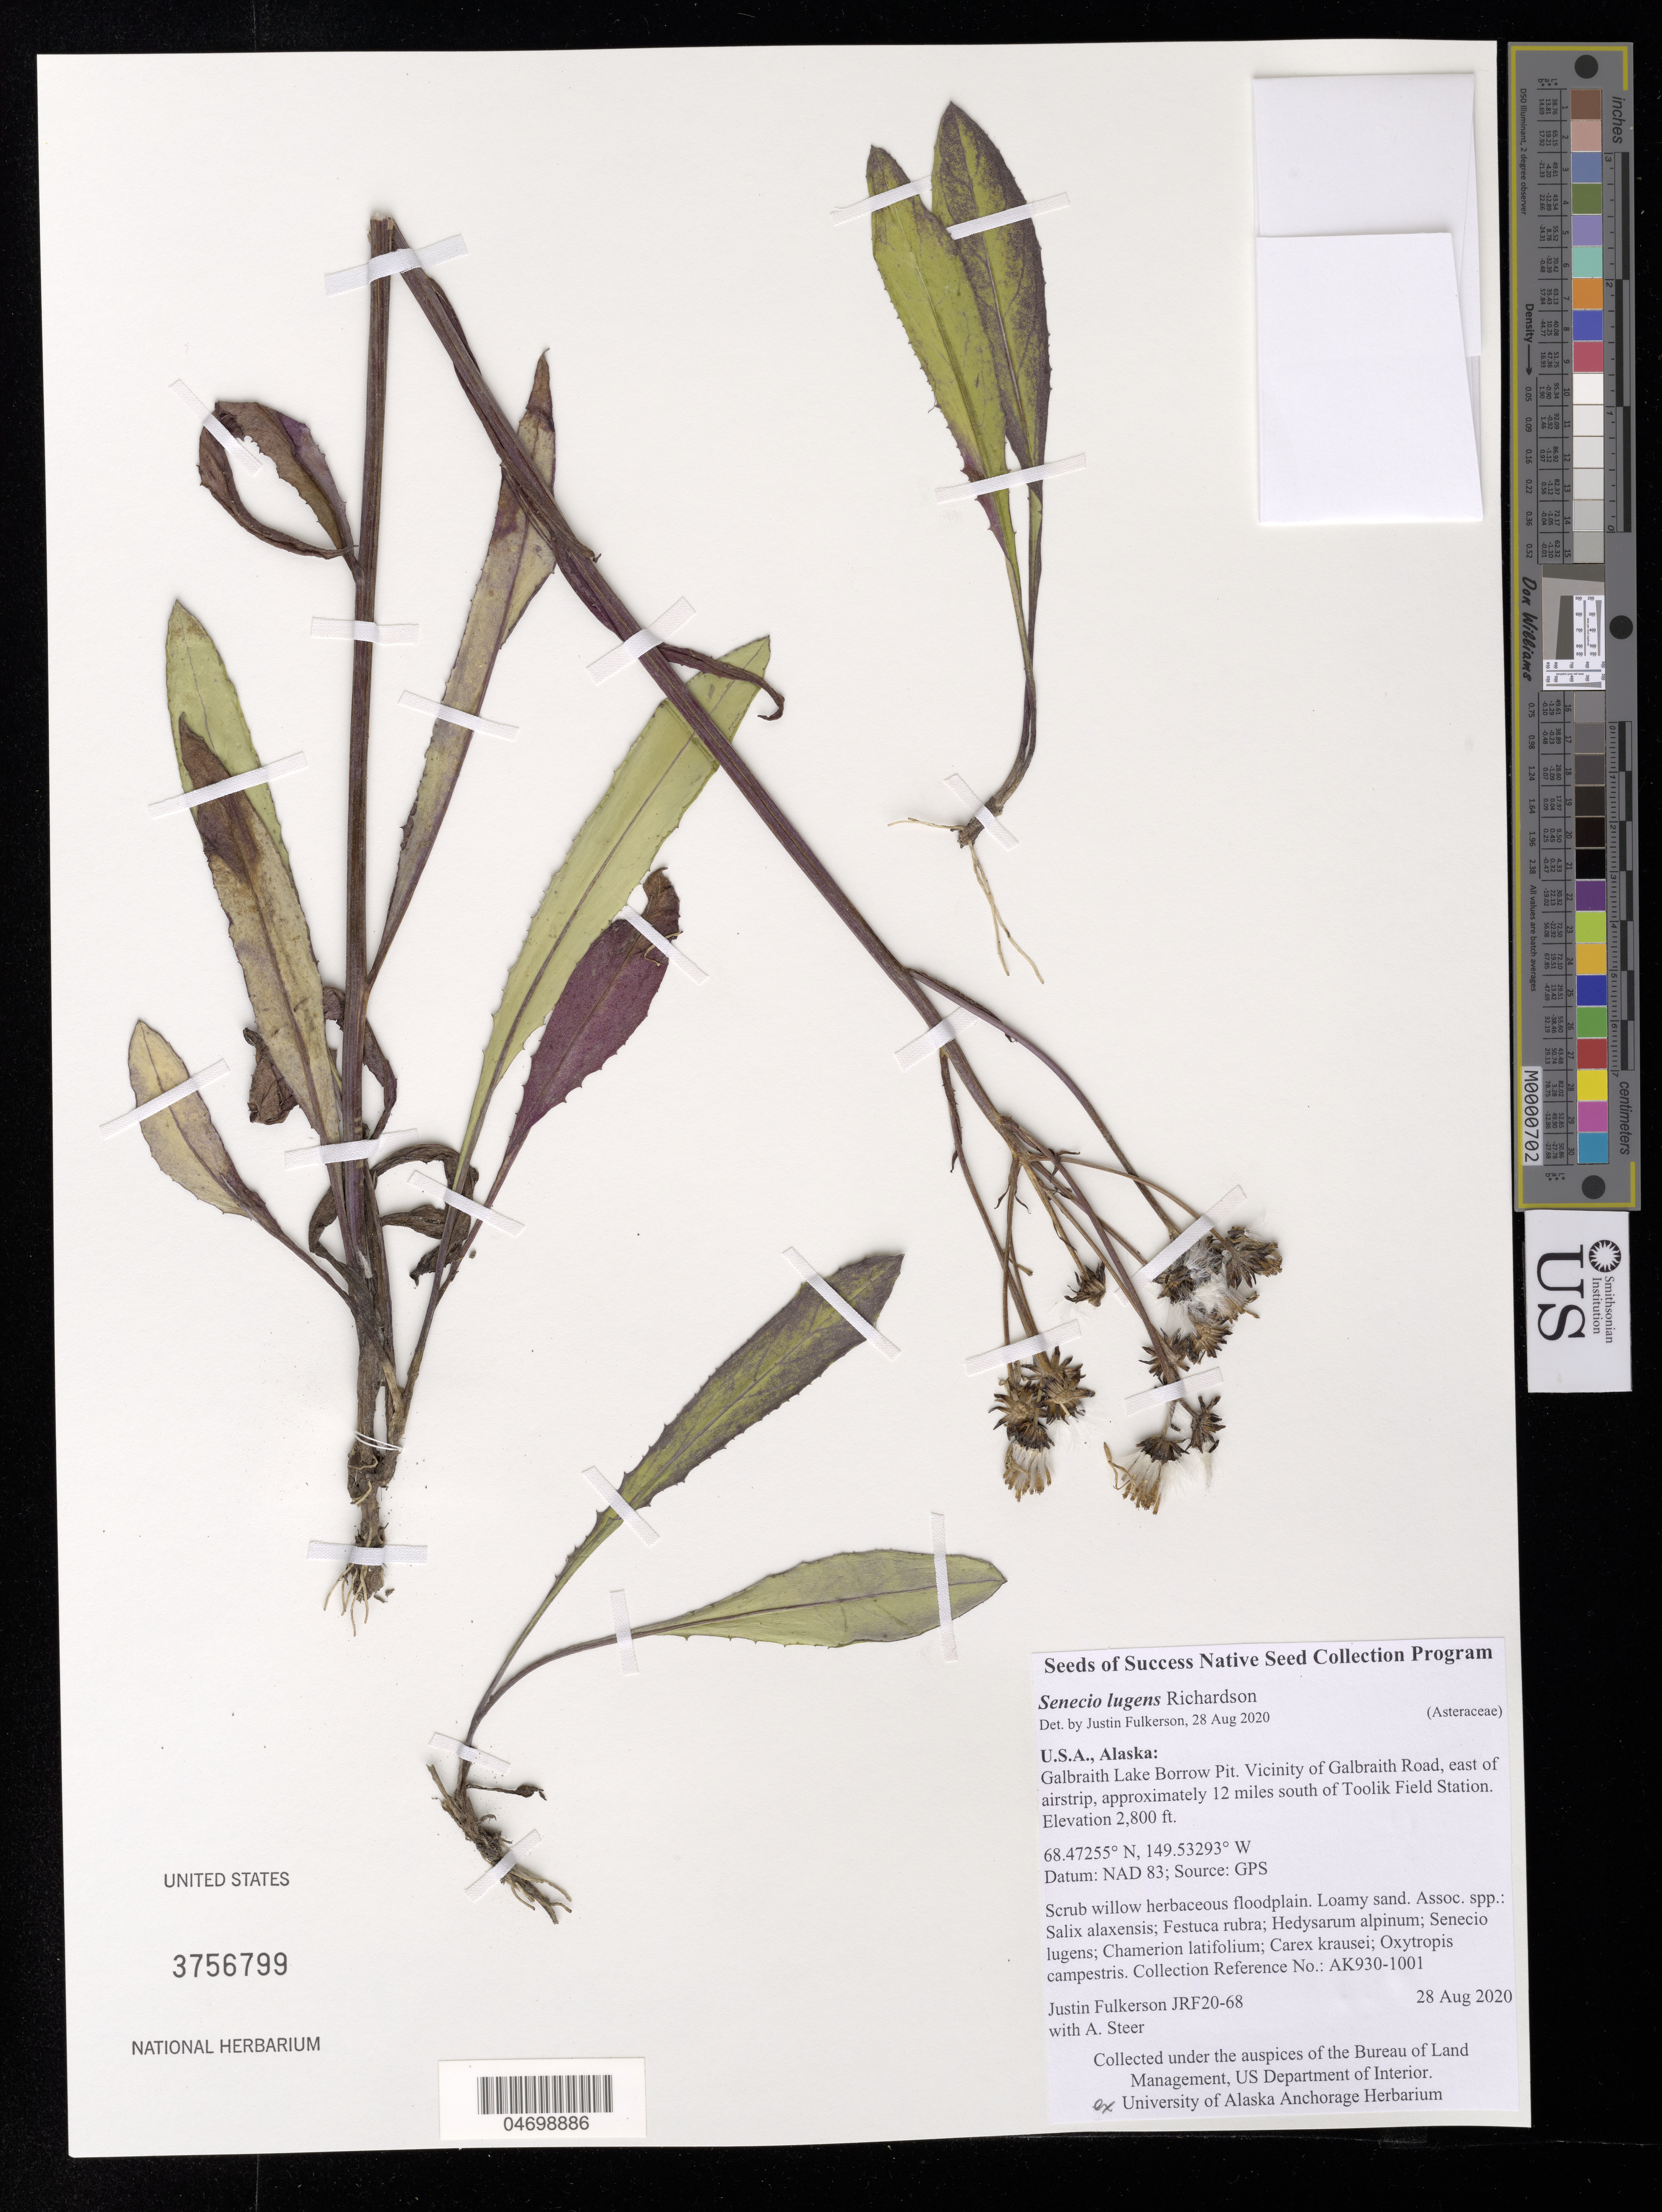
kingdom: Plantae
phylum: Tracheophyta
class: Magnoliopsida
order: Asterales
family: Asteraceae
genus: Senecio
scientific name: Senecio lugens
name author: Richardson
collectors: J. Fulkerson & A. Steer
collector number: AK930-1001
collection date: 2020-08-28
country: United States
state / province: Alaska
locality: Galbraith Lake Borrow Pit. 12 mi. S of Toolik Field Station.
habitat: Scrub willow herbaceous floodplain. Loamy sand. With Salix alaxensis, Festuca rubra, Senecio lugens, etc.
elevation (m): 853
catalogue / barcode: US 3756799